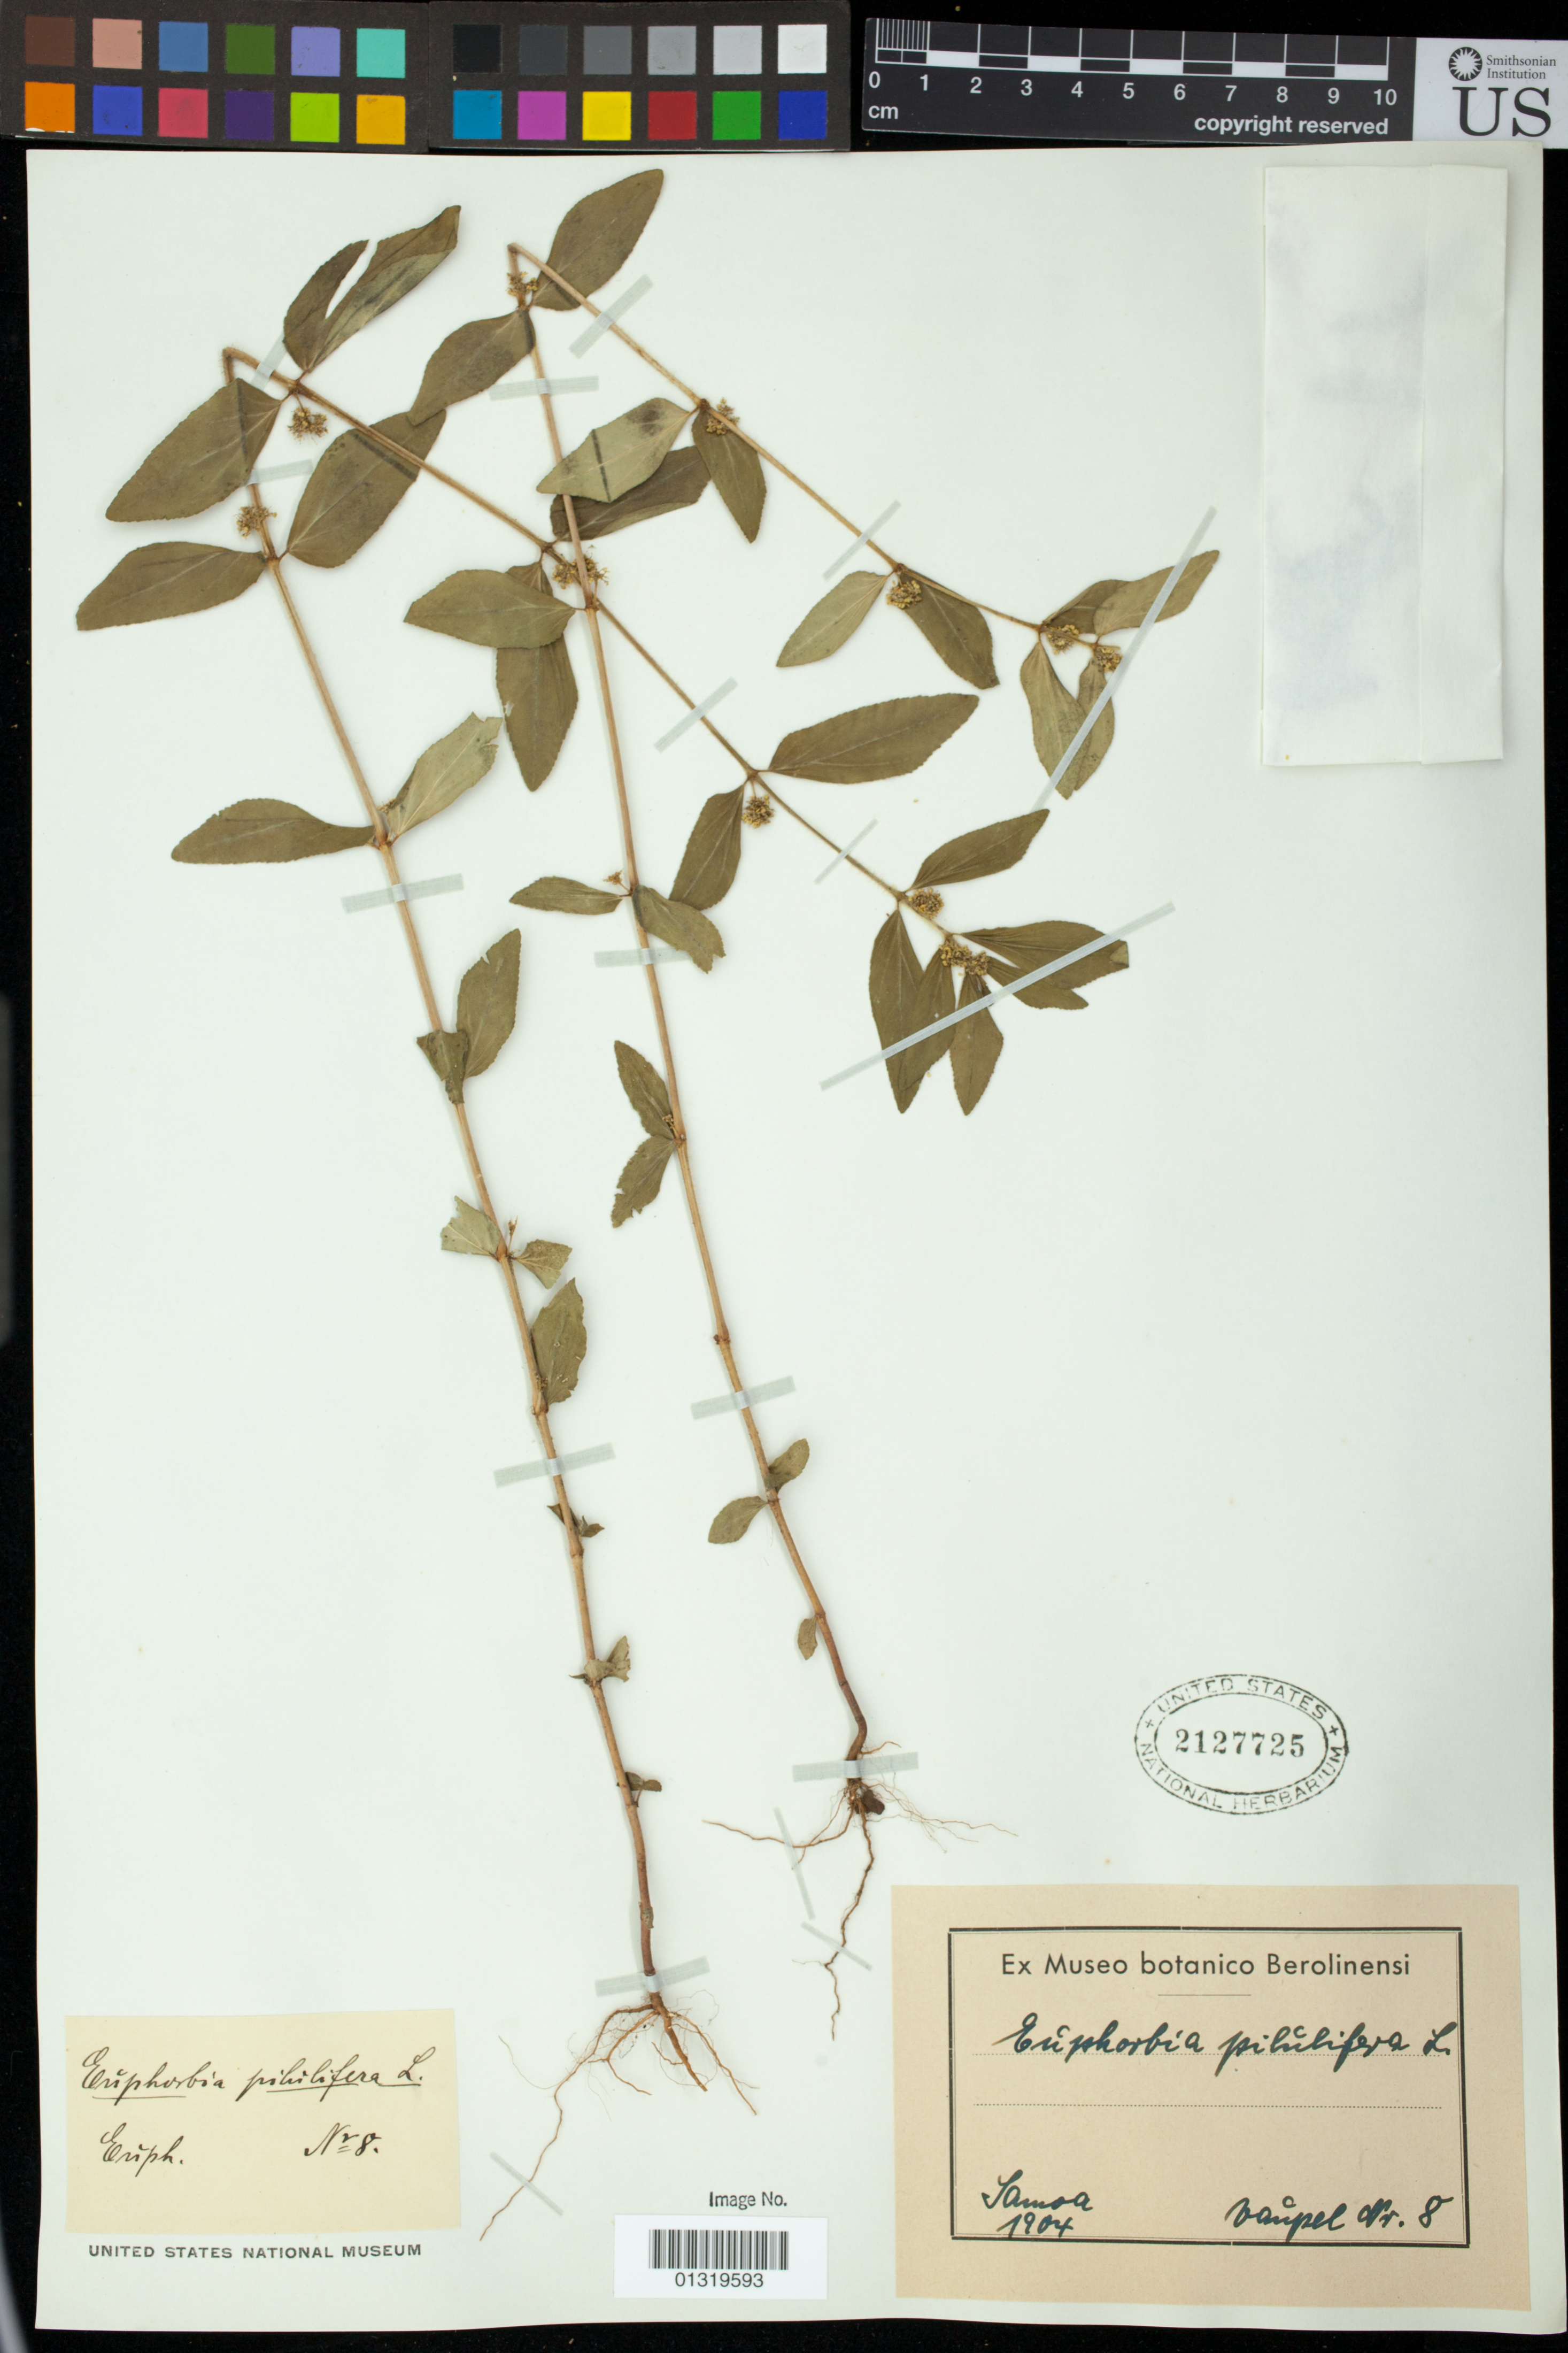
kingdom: Plantae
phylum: Tracheophyta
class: Magnoliopsida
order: Malpighiales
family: Euphorbiaceae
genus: Euphorbia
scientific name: Euphorbia hirta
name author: L.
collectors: F. Vaupel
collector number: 8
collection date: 1904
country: Samoa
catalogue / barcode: US 2127725